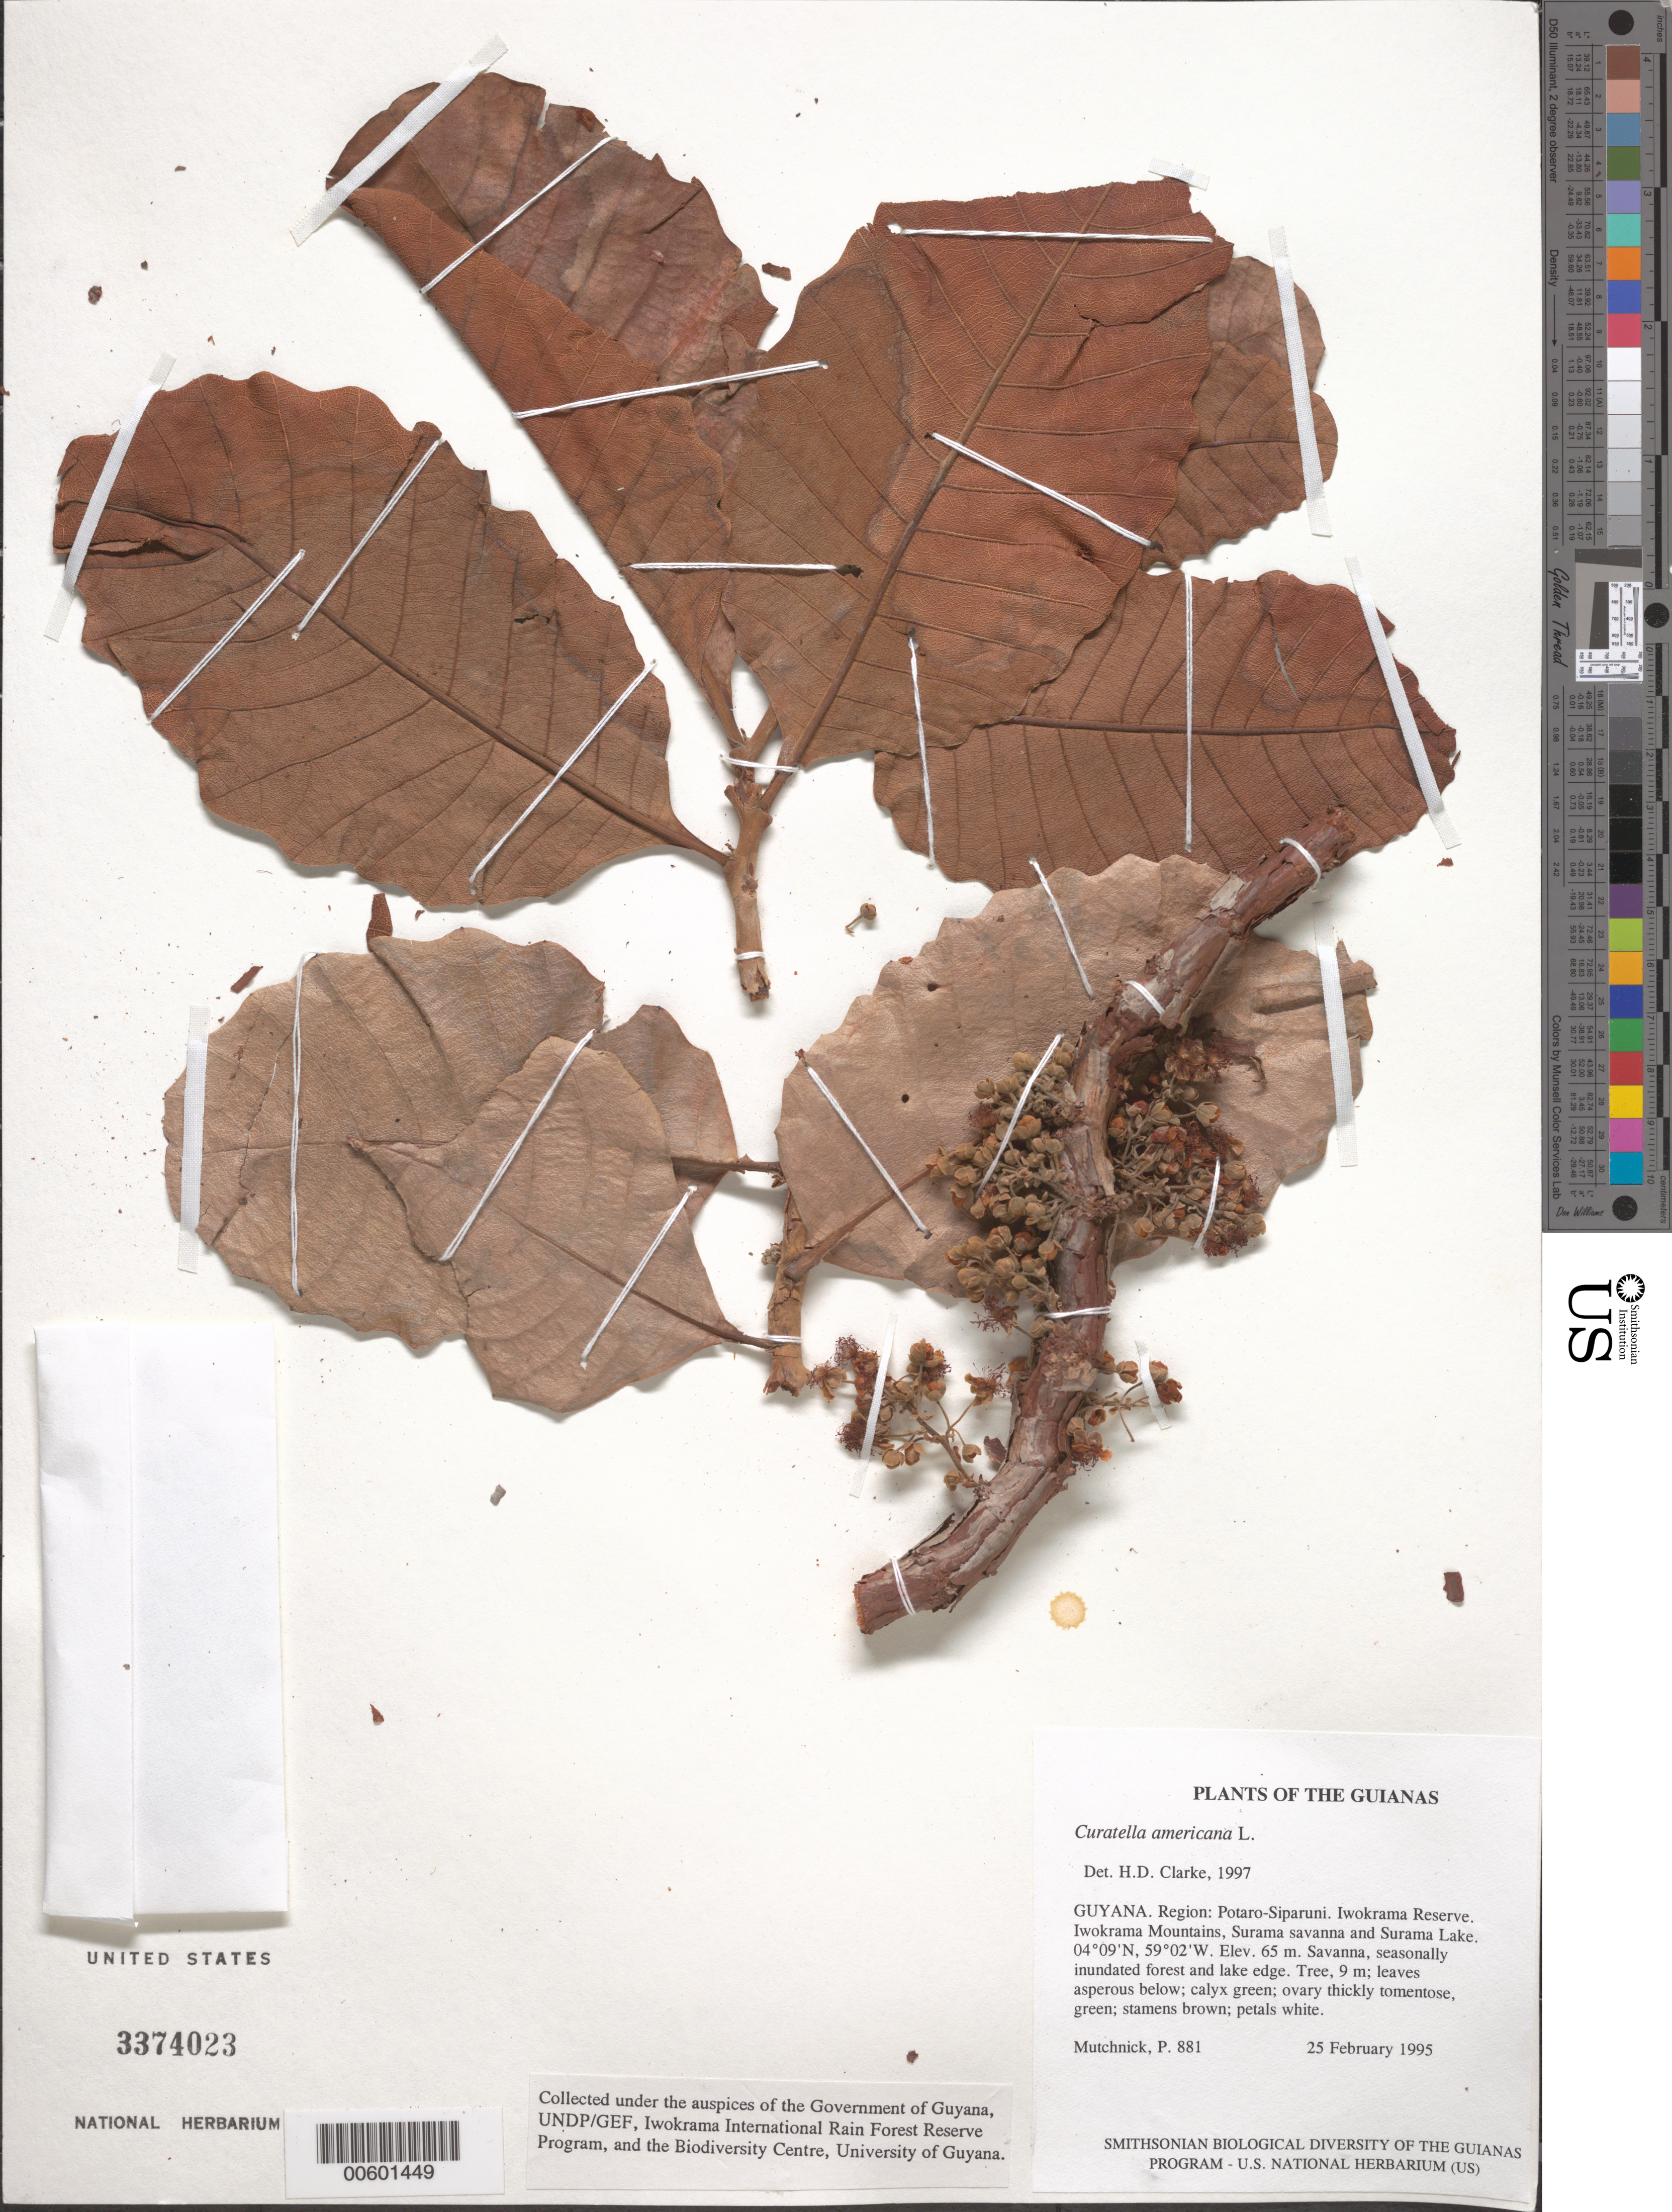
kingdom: Plantae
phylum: Tracheophyta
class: Magnoliopsida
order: Dilleniales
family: Dilleniaceae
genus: Curatella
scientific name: Curatella americana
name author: L.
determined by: Kelloff, Carol L., (US), Smithsonian Institution - National Museum of Natural History (UNITED STATES)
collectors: P. Mutchnick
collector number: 881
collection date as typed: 25 February 1995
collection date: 1995-02-25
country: Guyana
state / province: Potaro-Siparuni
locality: Iwokrama Reserve. Iwokrama Mountains, Surama savanna and Surama Lake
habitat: Savanna, seasonally inundated forest and lake edge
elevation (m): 65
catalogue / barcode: US 3374023